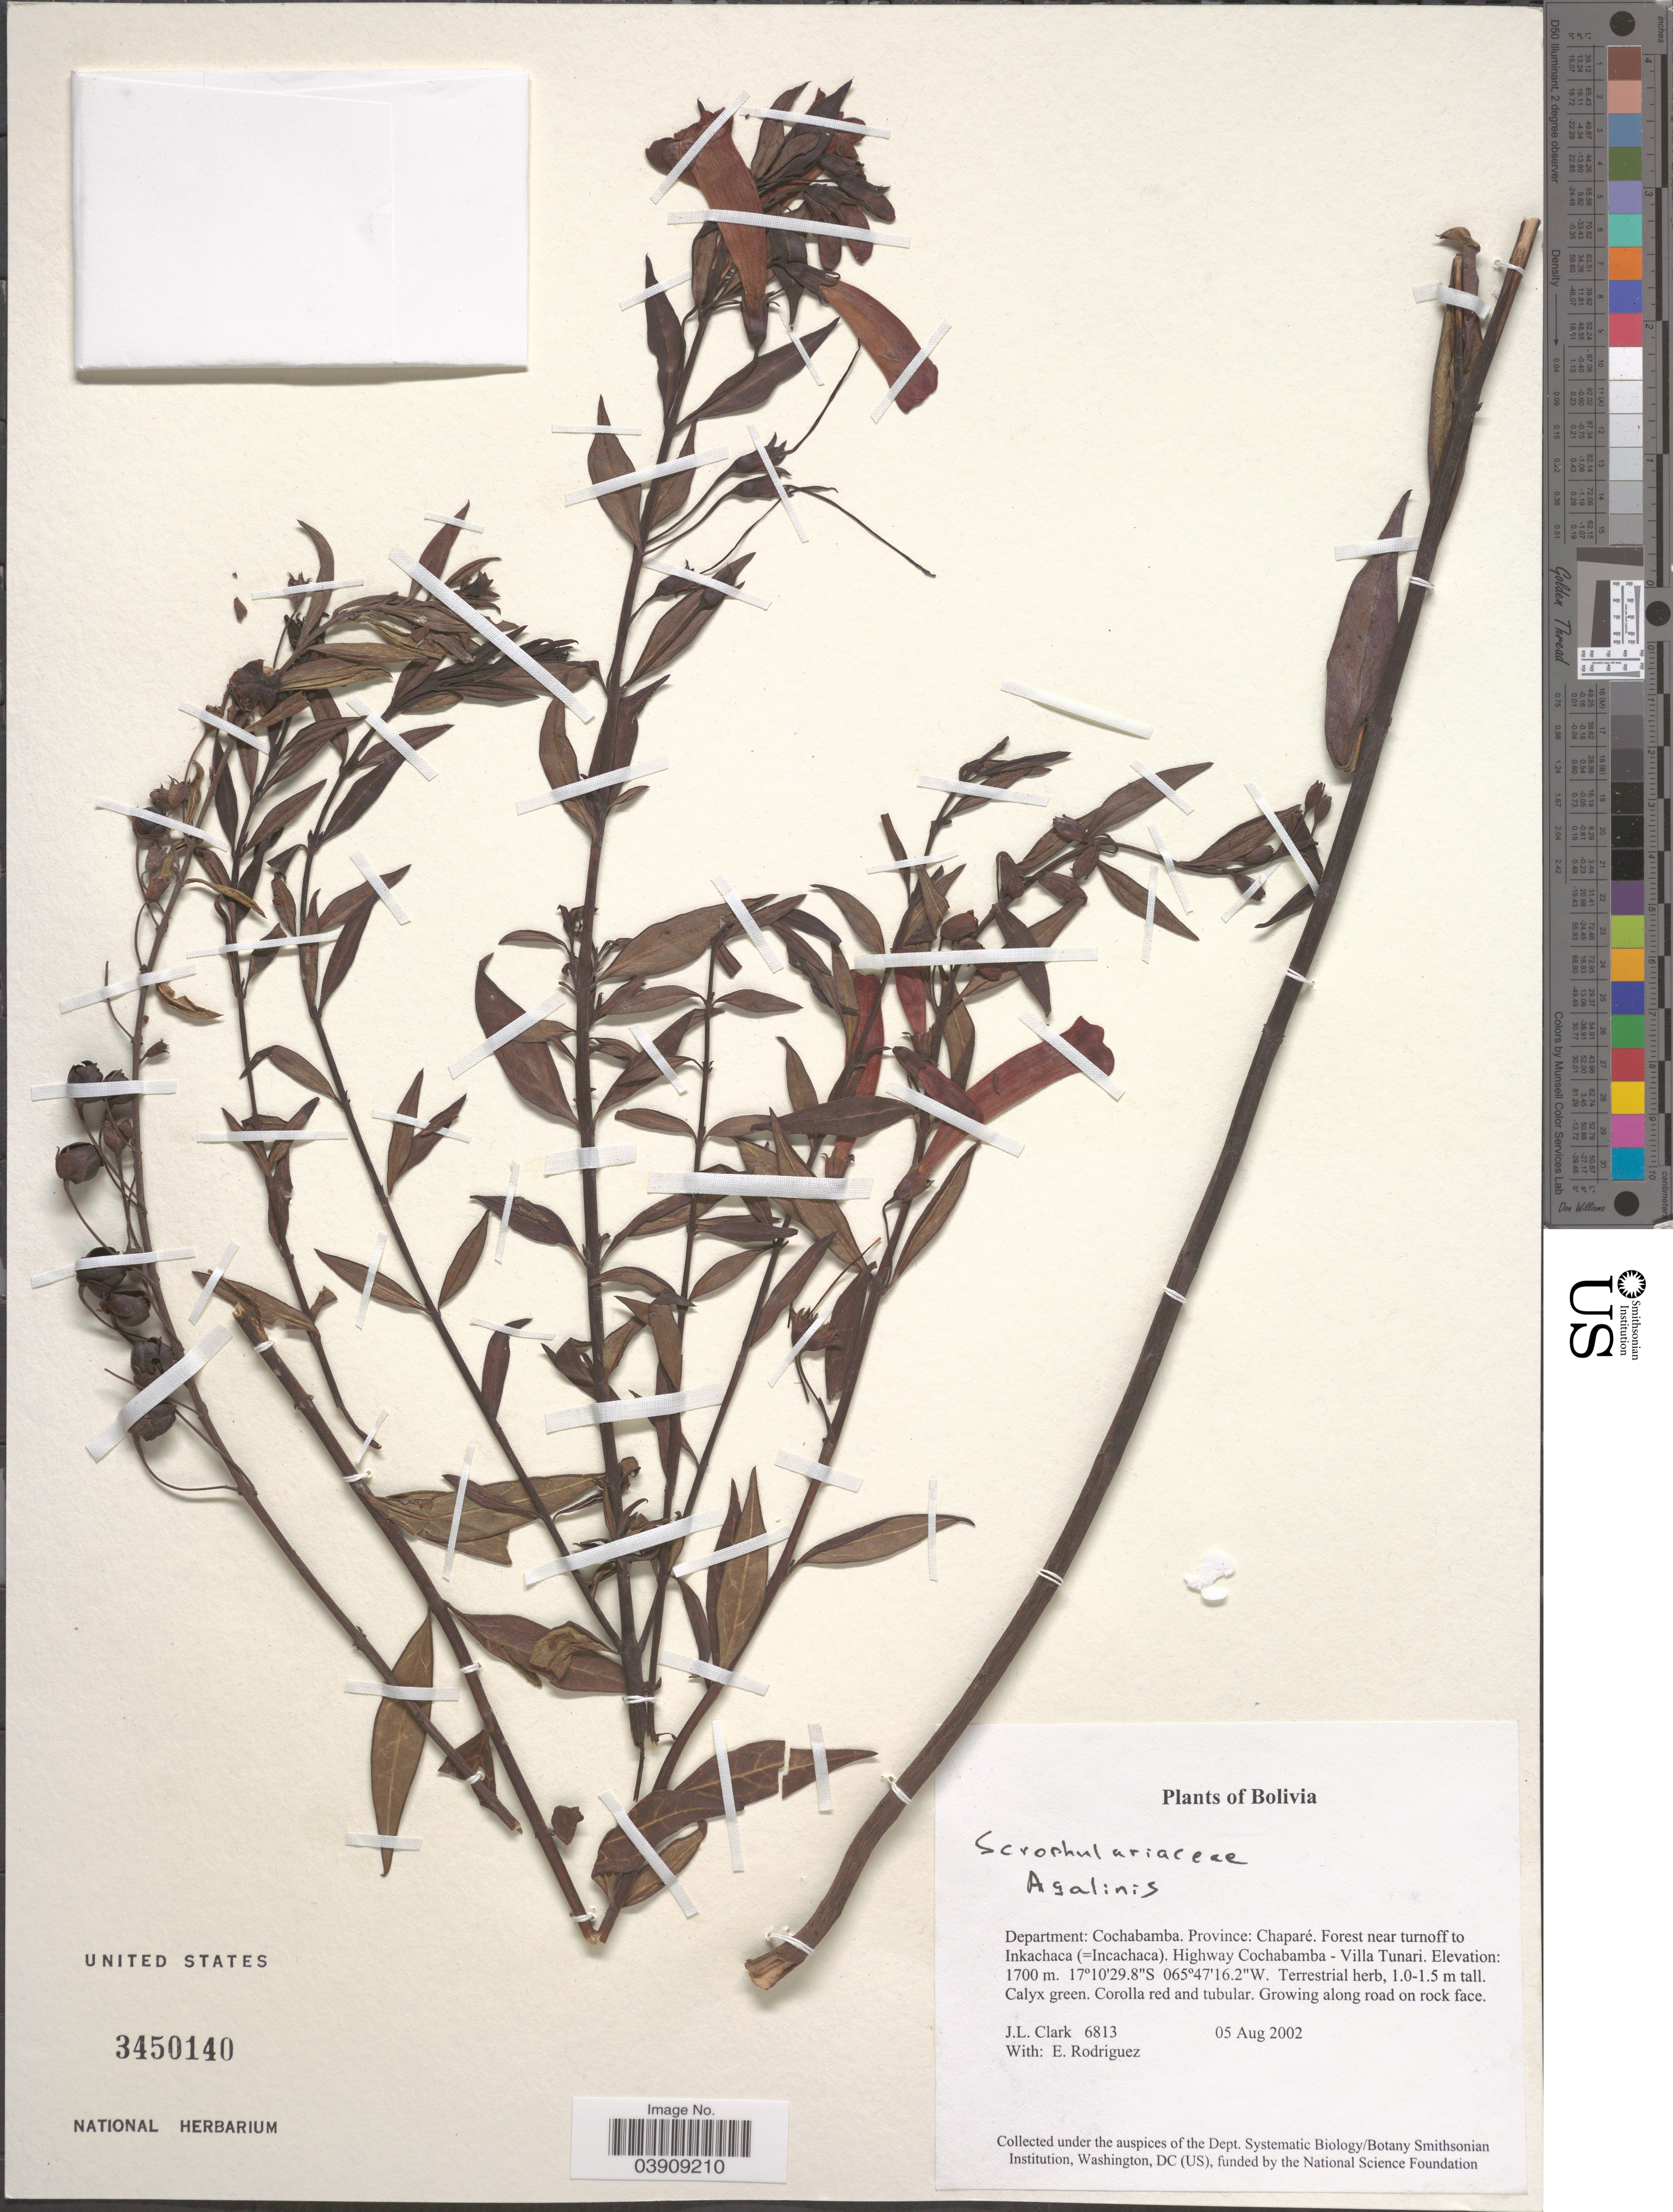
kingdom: Plantae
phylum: Tracheophyta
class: Magnoliopsida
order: Lamiales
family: Orobanchaceae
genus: Agalinis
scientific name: Agalinis sp.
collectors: J. L. Clark & E. Rodriguez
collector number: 6813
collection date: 2002-08-05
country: Bolivia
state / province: Cochabamba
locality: Department: Cochabamba. Province: Chaparé. Forest near turnoff to Inkachaca (=Incachaca). Highway Cochabamba - Villa Tunari.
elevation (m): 1700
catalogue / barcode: US 3450140